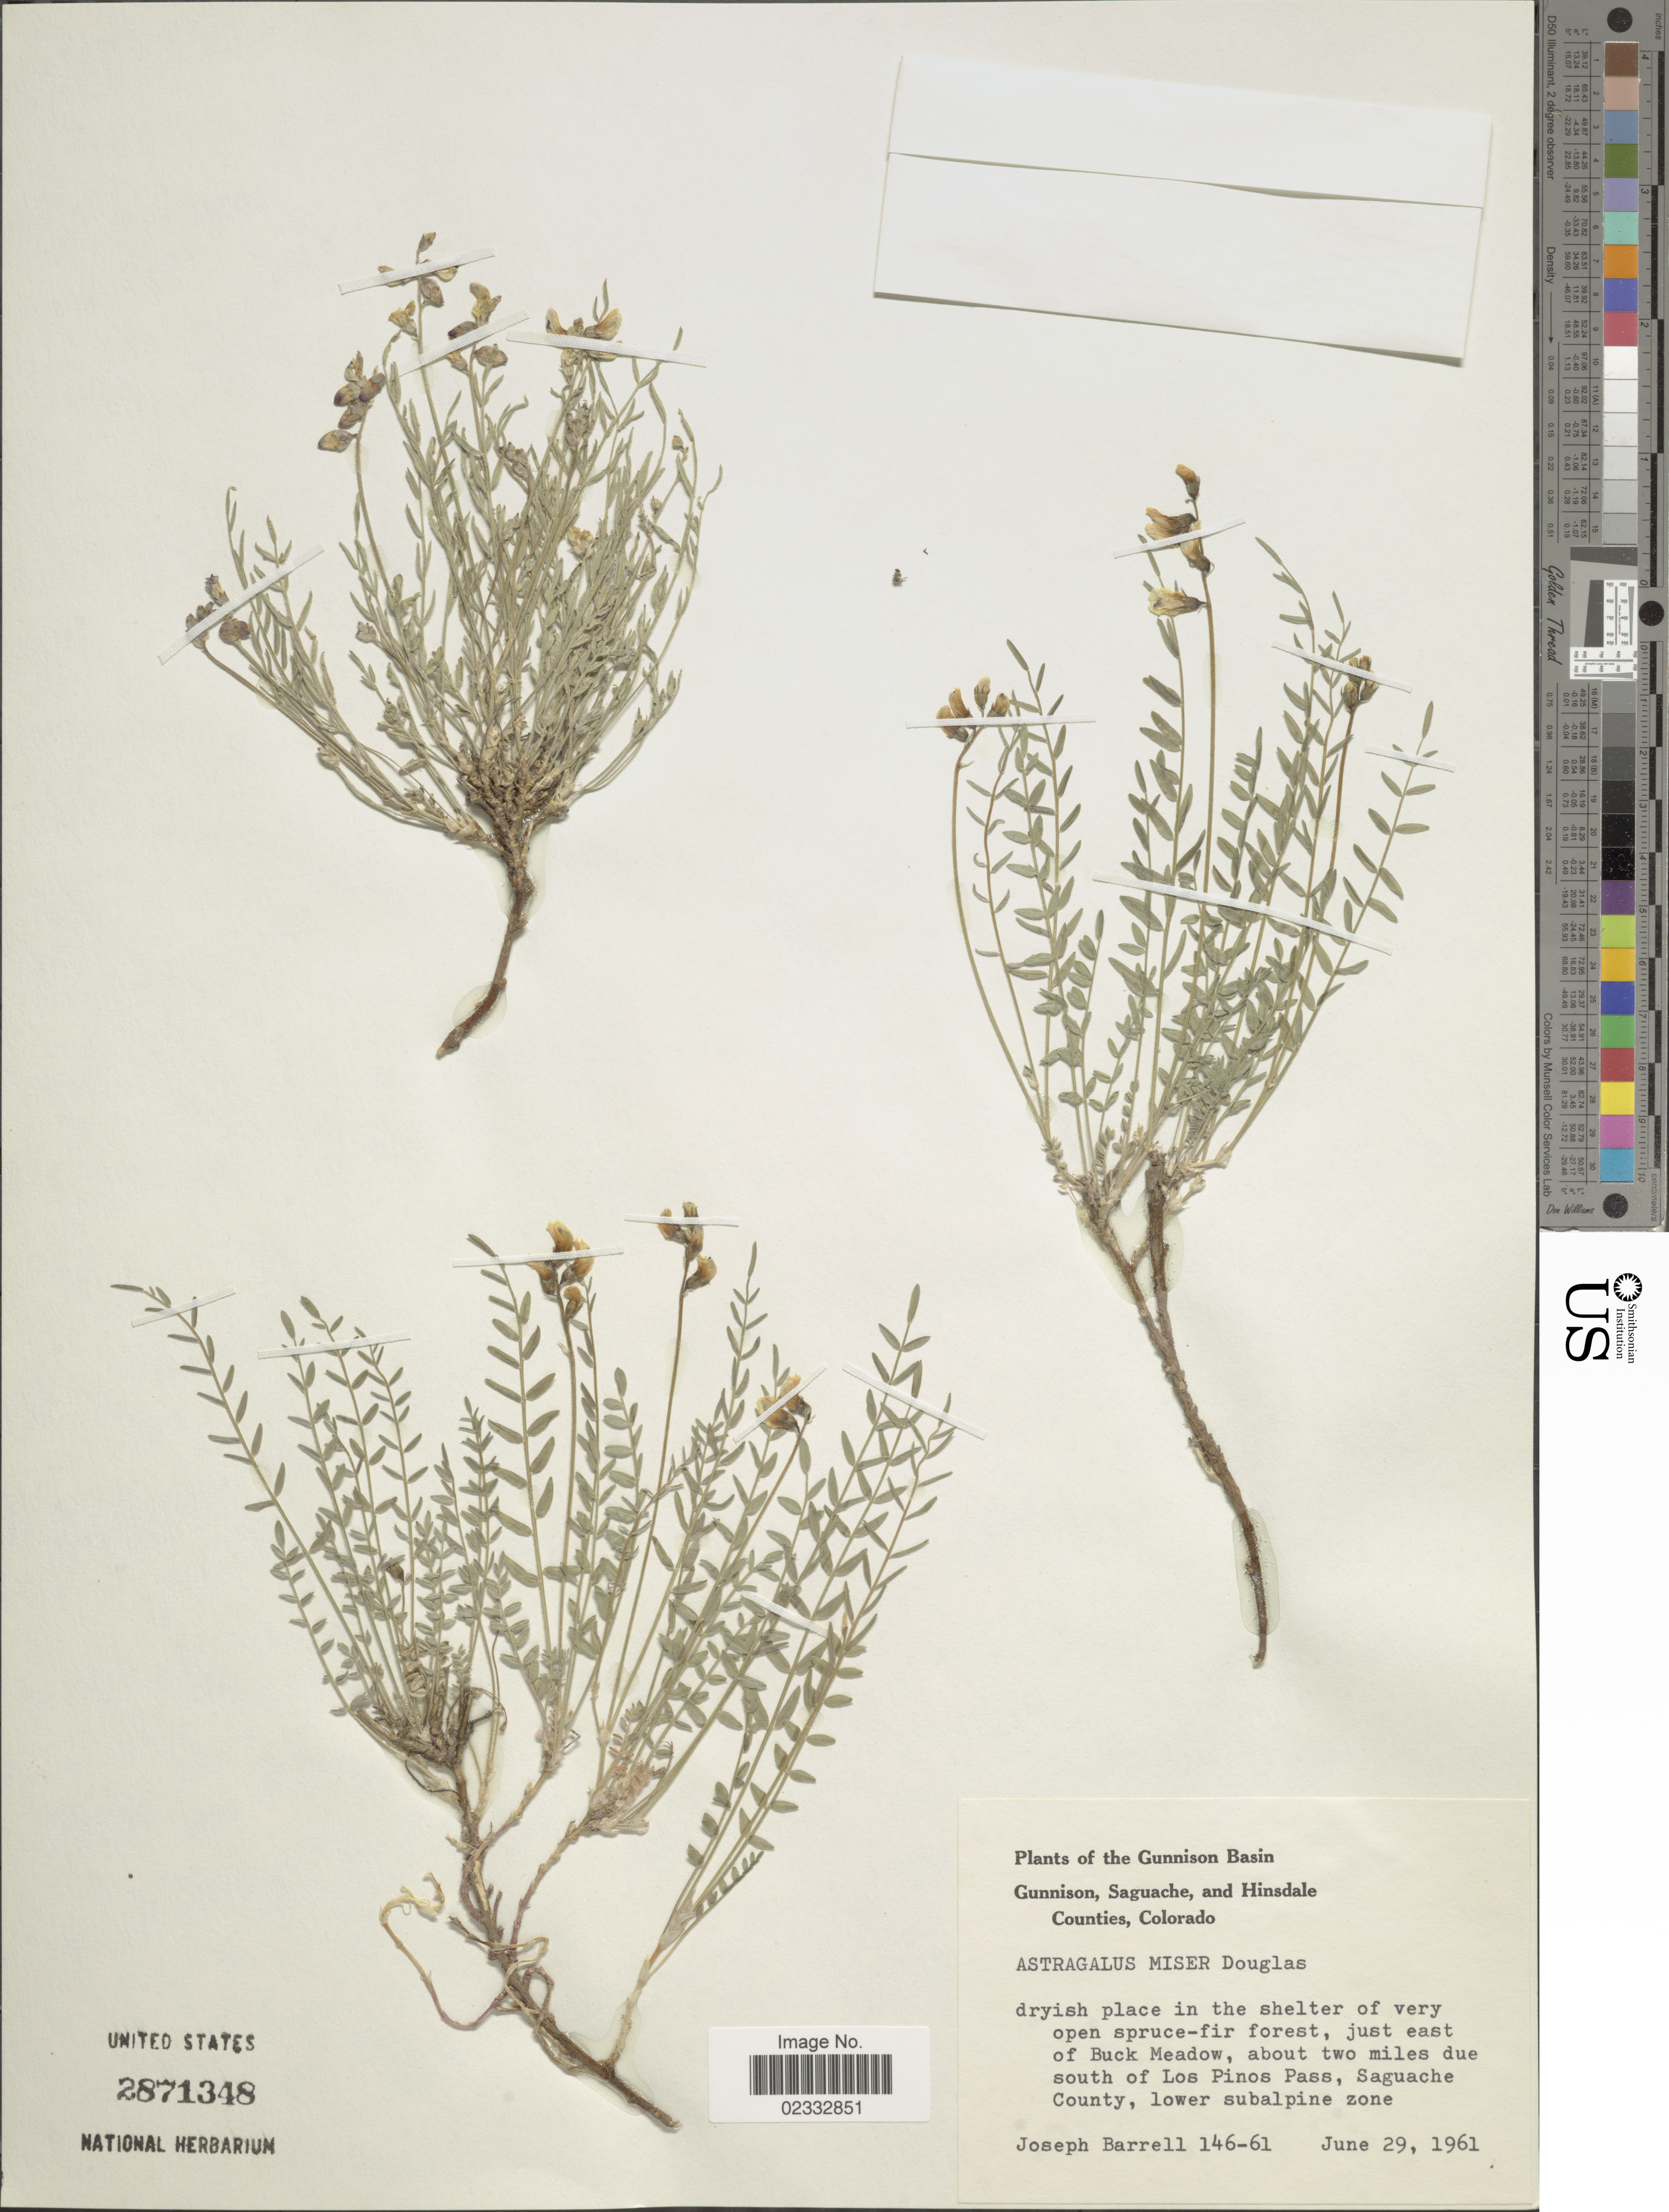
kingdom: Plantae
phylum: Tracheophyta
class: Magnoliopsida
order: Fabales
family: Fabaceae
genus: Astragalus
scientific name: Astragalus miser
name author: Douglas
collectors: J. Barrell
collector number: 146-61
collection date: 1961-06-29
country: United States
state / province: Colorado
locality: Gunnison Basin, Gunnison,Saguache, and Hinsdale Counties, dryish place in the shelter of very open spruce-fir forest, just east of Buck Meadow, about two miles due south of Los Pinos Pass, Saguache County, lower subalpine zone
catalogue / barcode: US 2871348